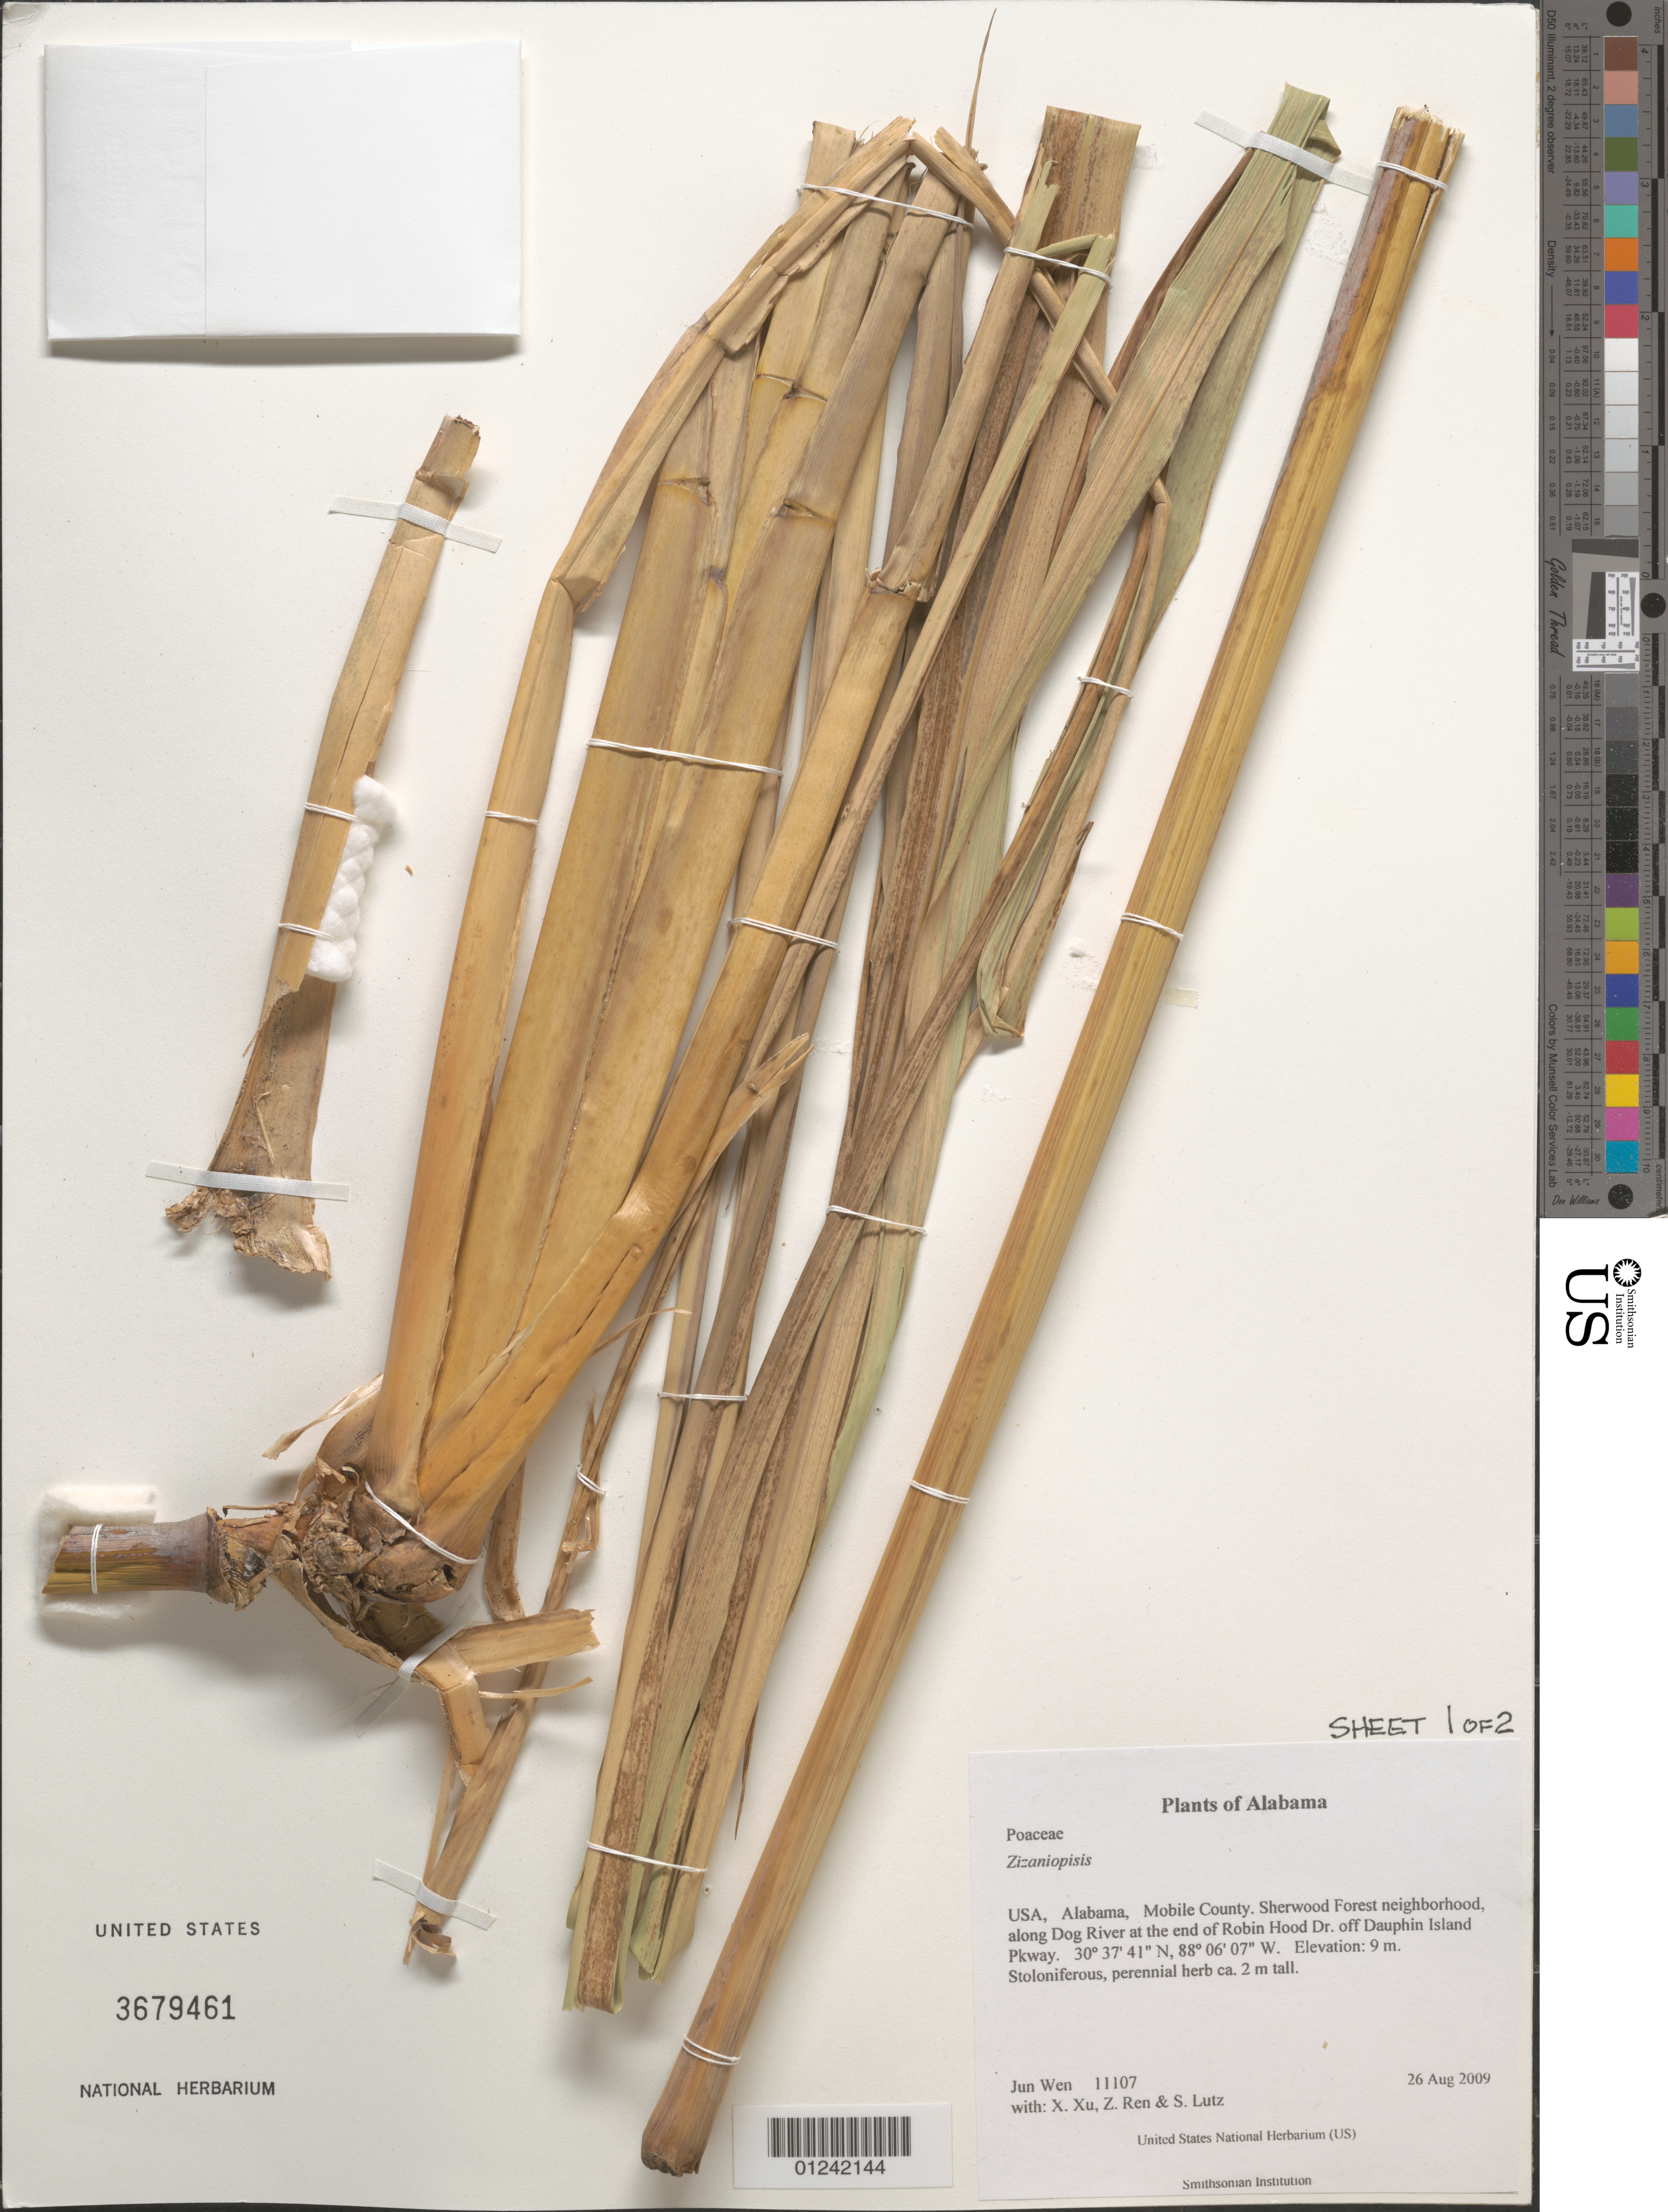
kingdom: Plantae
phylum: Tracheophyta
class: Liliopsida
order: Poales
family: Poaceae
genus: Zizaniopsis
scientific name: Zizaniopsis sp.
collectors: J. Wen, X. Xu, Z. Ren & S. Lutz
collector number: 11107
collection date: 2009-08-26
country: United States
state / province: Alabama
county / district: Mobile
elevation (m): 9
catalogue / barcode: US 3679461